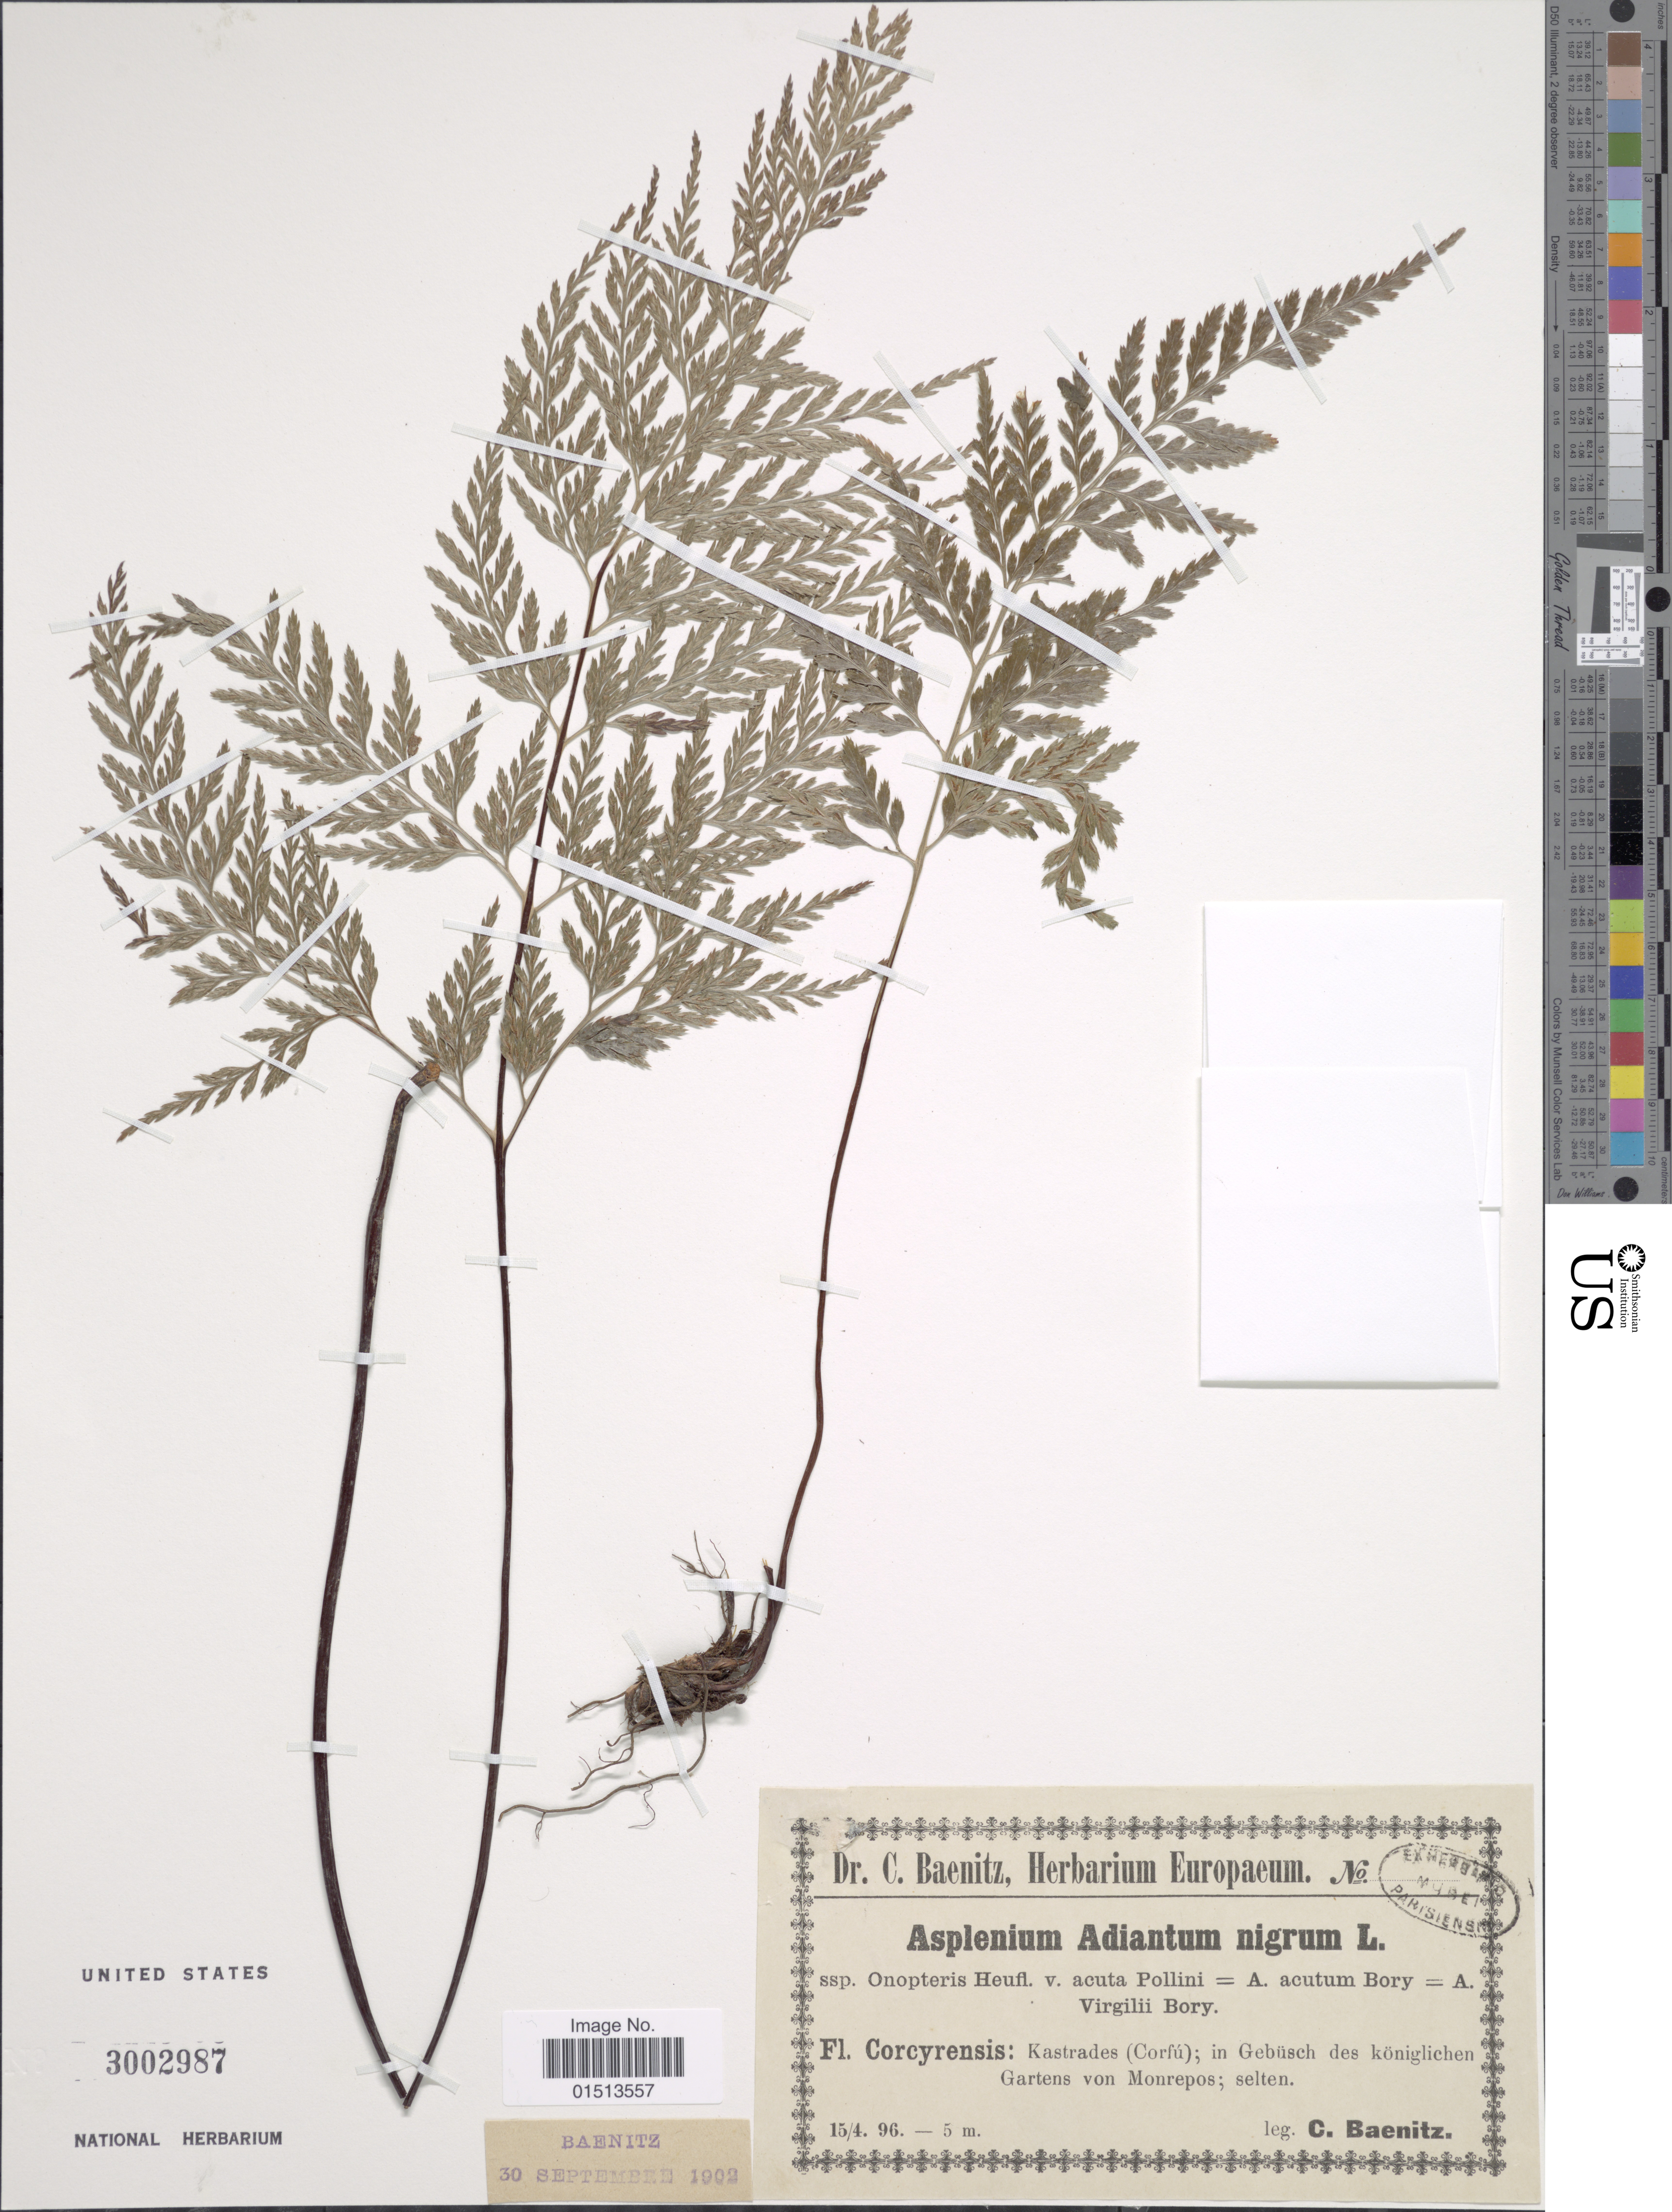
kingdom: Plantae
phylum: Tracheophyta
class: Polypodiopsida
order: Polypodiales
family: Aspleniaceae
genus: Asplenium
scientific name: Asplenium adiantum-nigrum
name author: L.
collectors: C. G. Baenitz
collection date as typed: Transcribed d/m/y: 15/4/96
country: Greece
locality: Fl. Corcyrensis: Kastrades (Corfú); in Gebüsch des königlichen Gartens von Monrepos; selten.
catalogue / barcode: US 3002987